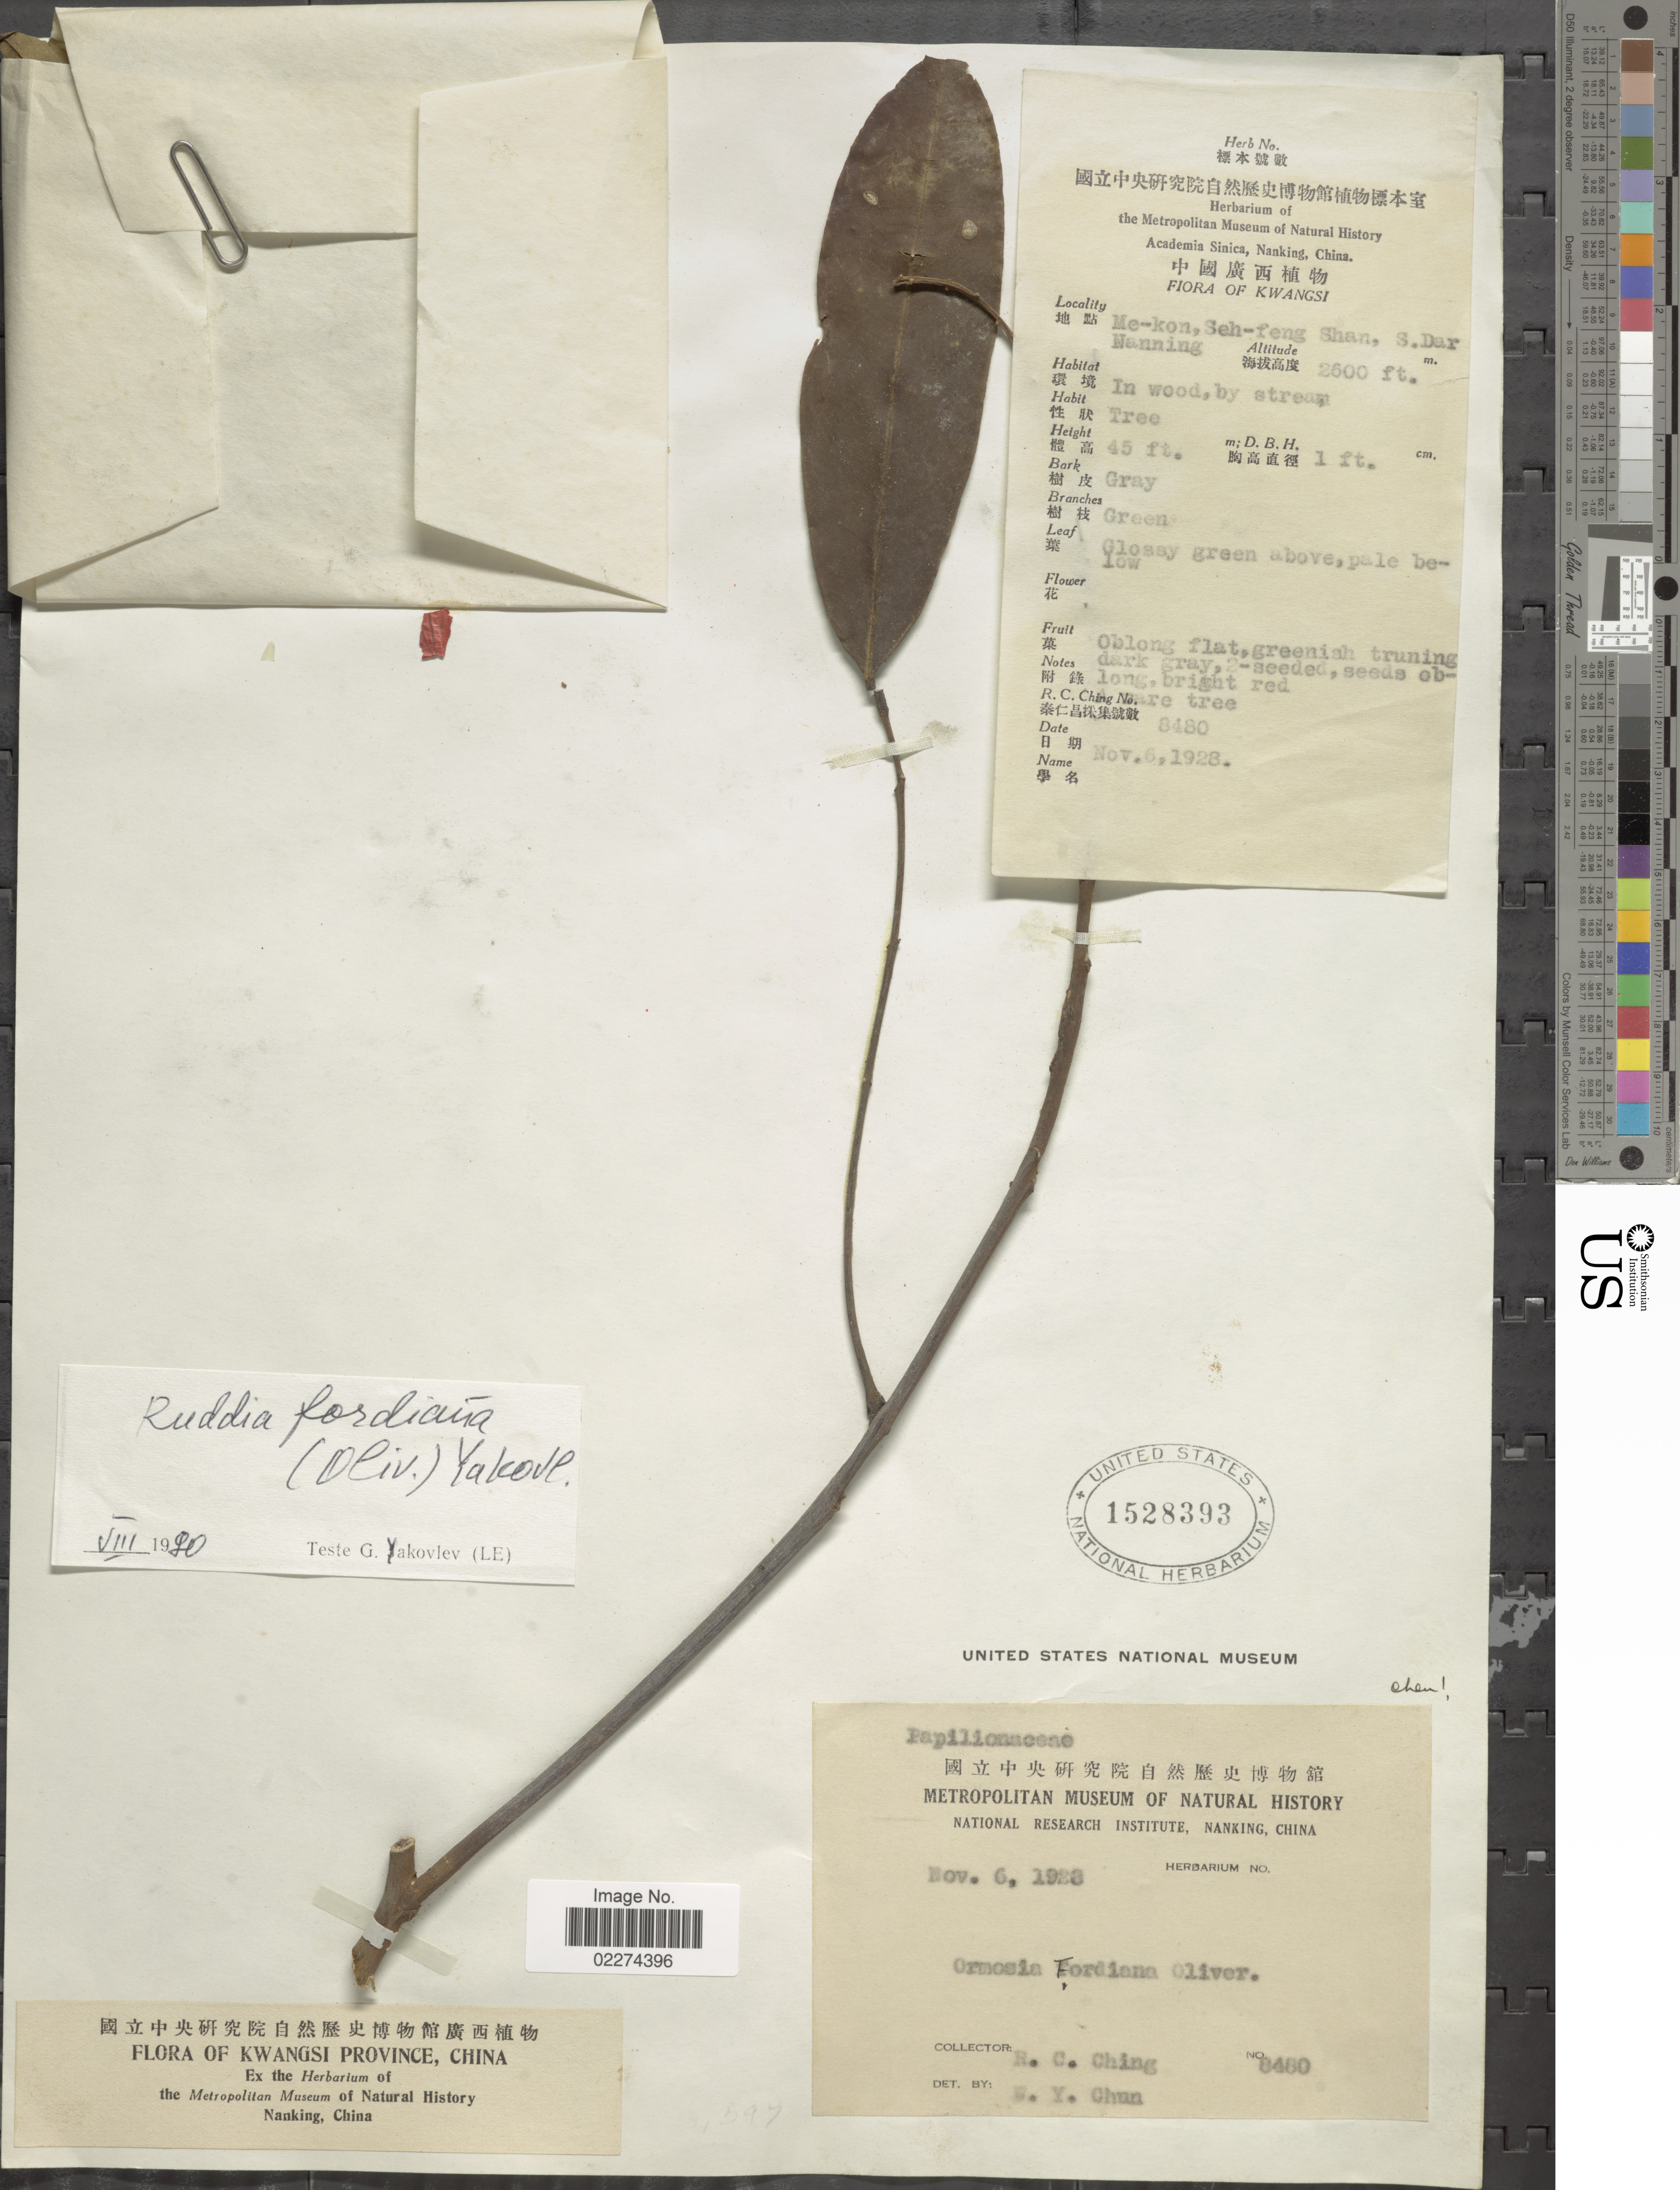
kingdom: Plantae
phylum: Tracheophyta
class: Magnoliopsida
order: Fabales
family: Fabaceae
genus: Ormosia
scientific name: Ormosia fordiana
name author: Oliv.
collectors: R. C. Ching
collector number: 8480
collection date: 1928-11-06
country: China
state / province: Guangxi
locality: Kwangsi Province, China, Me-Kong, Seh-feng Shan, S. Dar Manning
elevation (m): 792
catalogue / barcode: US 1528393